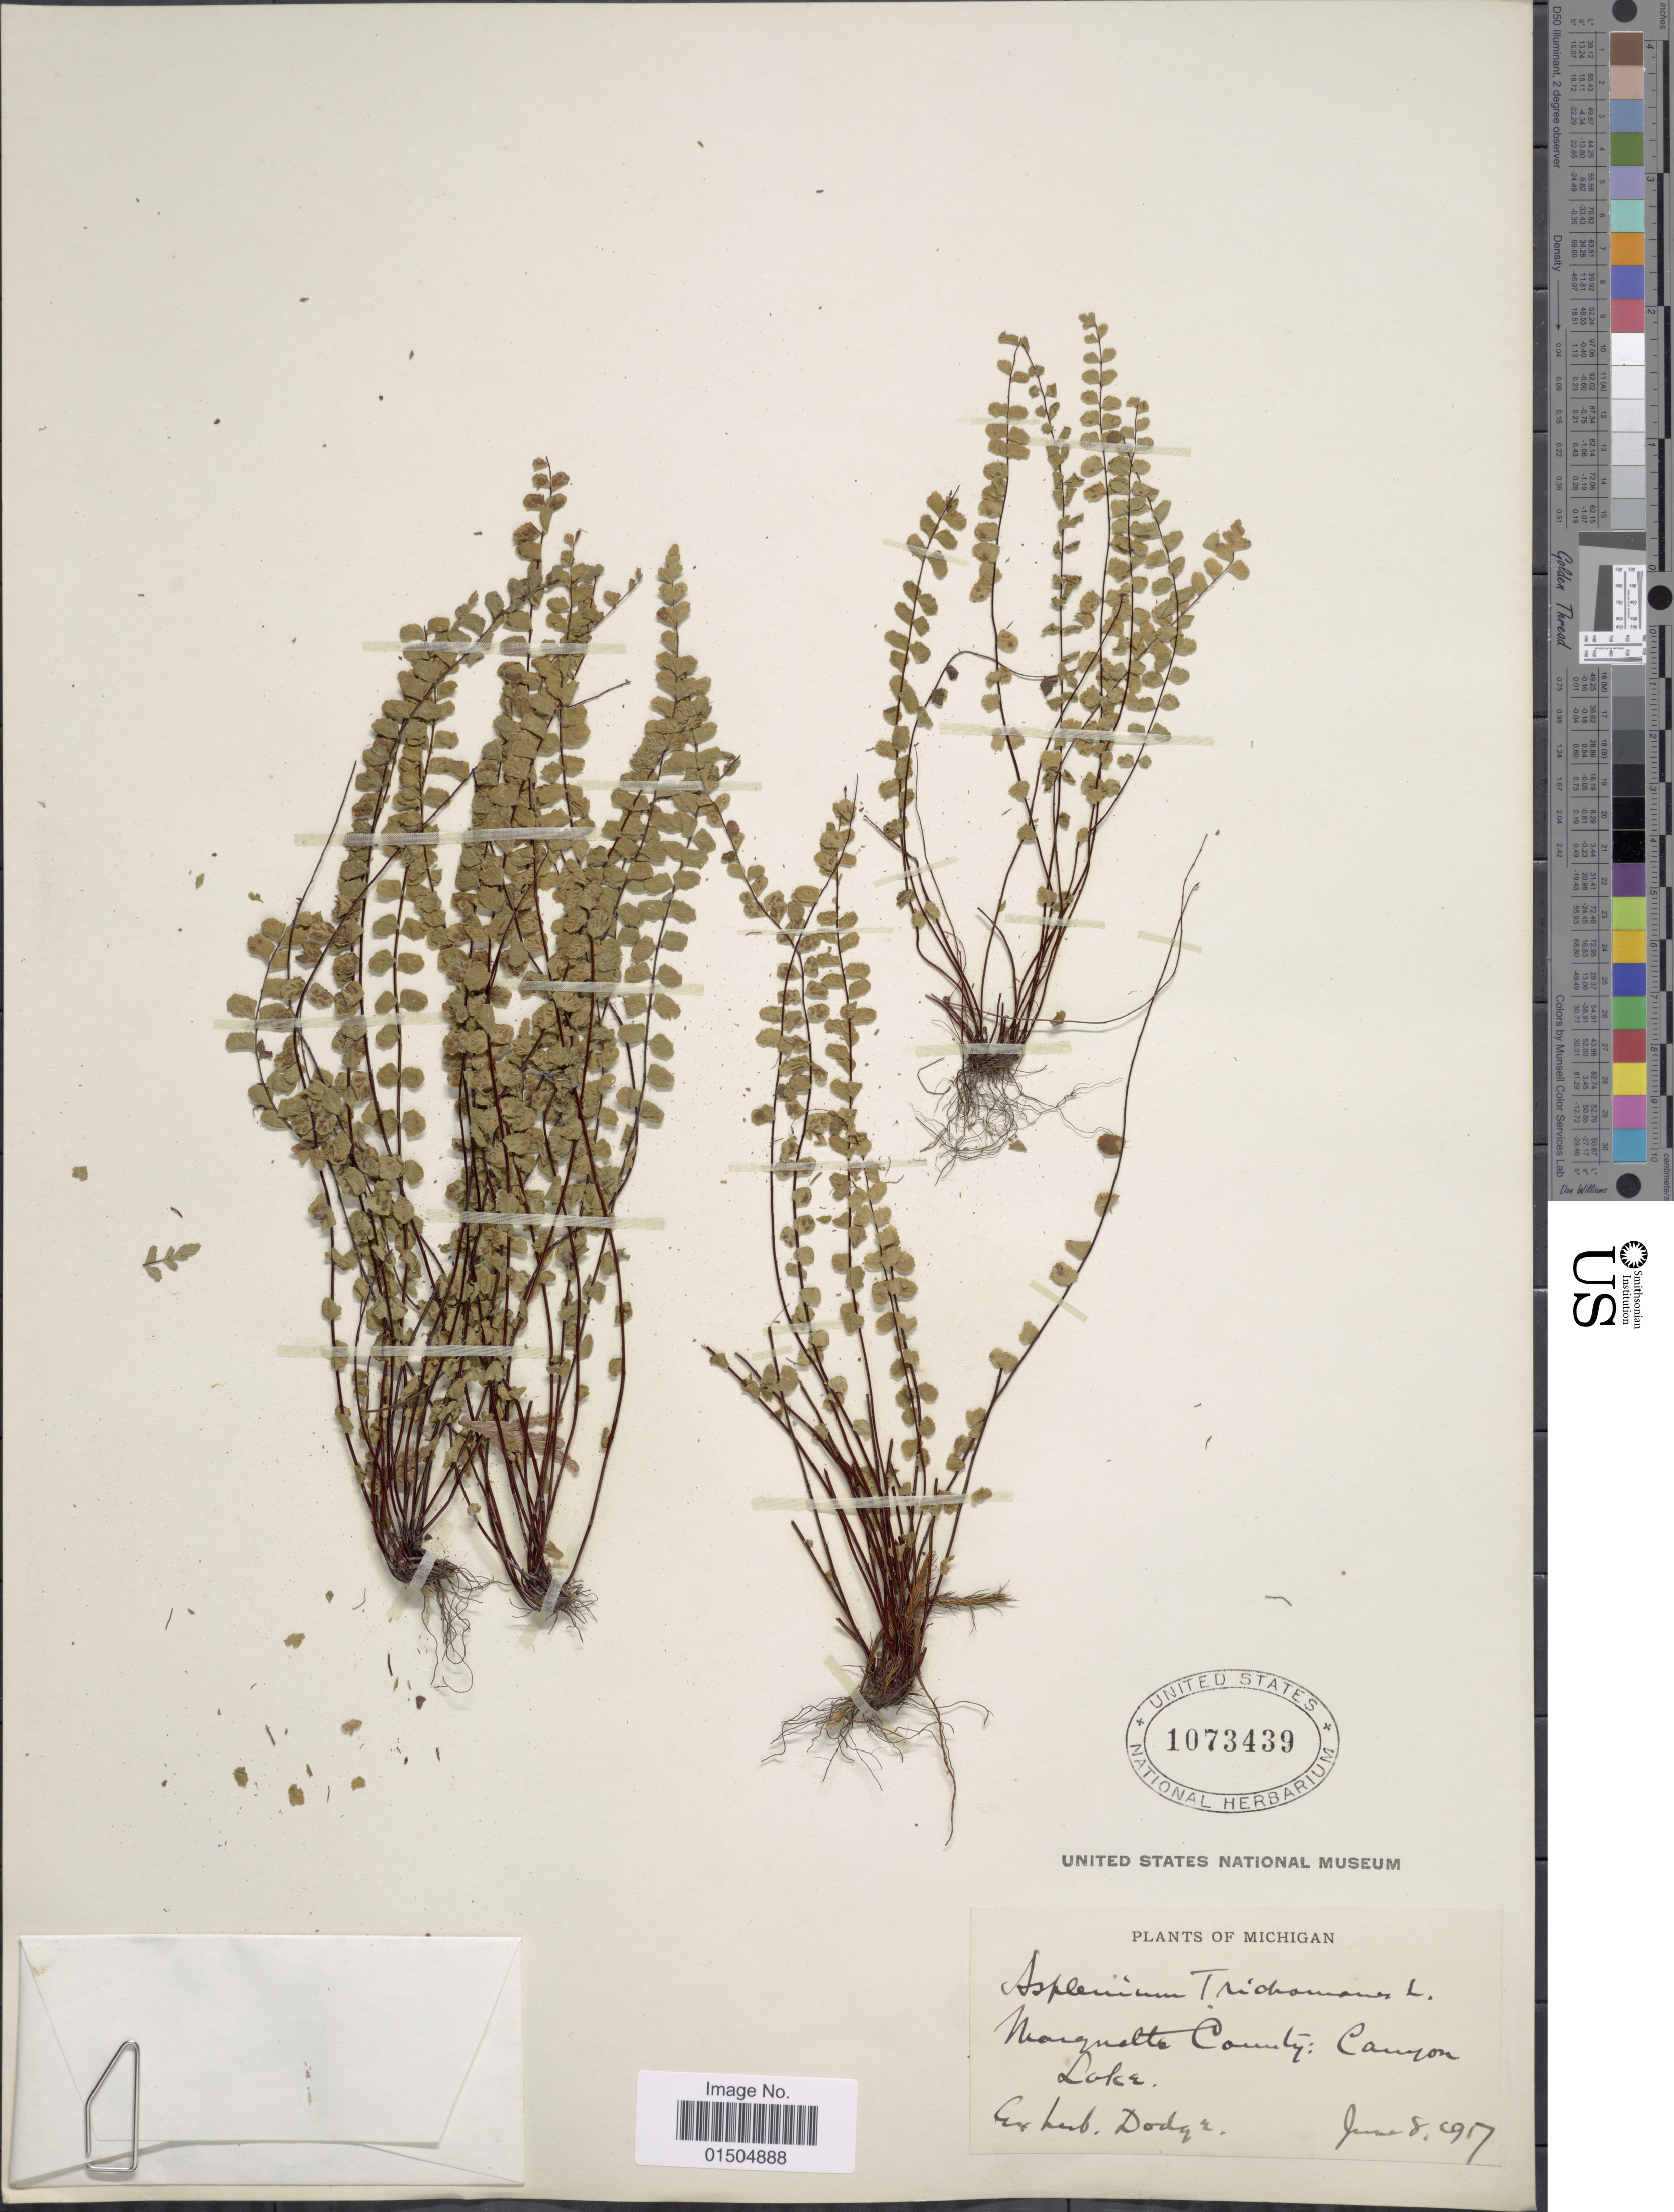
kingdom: Plantae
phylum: Tracheophyta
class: Polypodiopsida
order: Polypodiales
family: Aspleniaceae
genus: Asplenium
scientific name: Asplenium trichomanes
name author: L.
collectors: ex herb. Dodge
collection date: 1917-06-08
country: United States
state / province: Michigan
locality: Marquette County, Canyon Lake.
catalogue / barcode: US 1073439